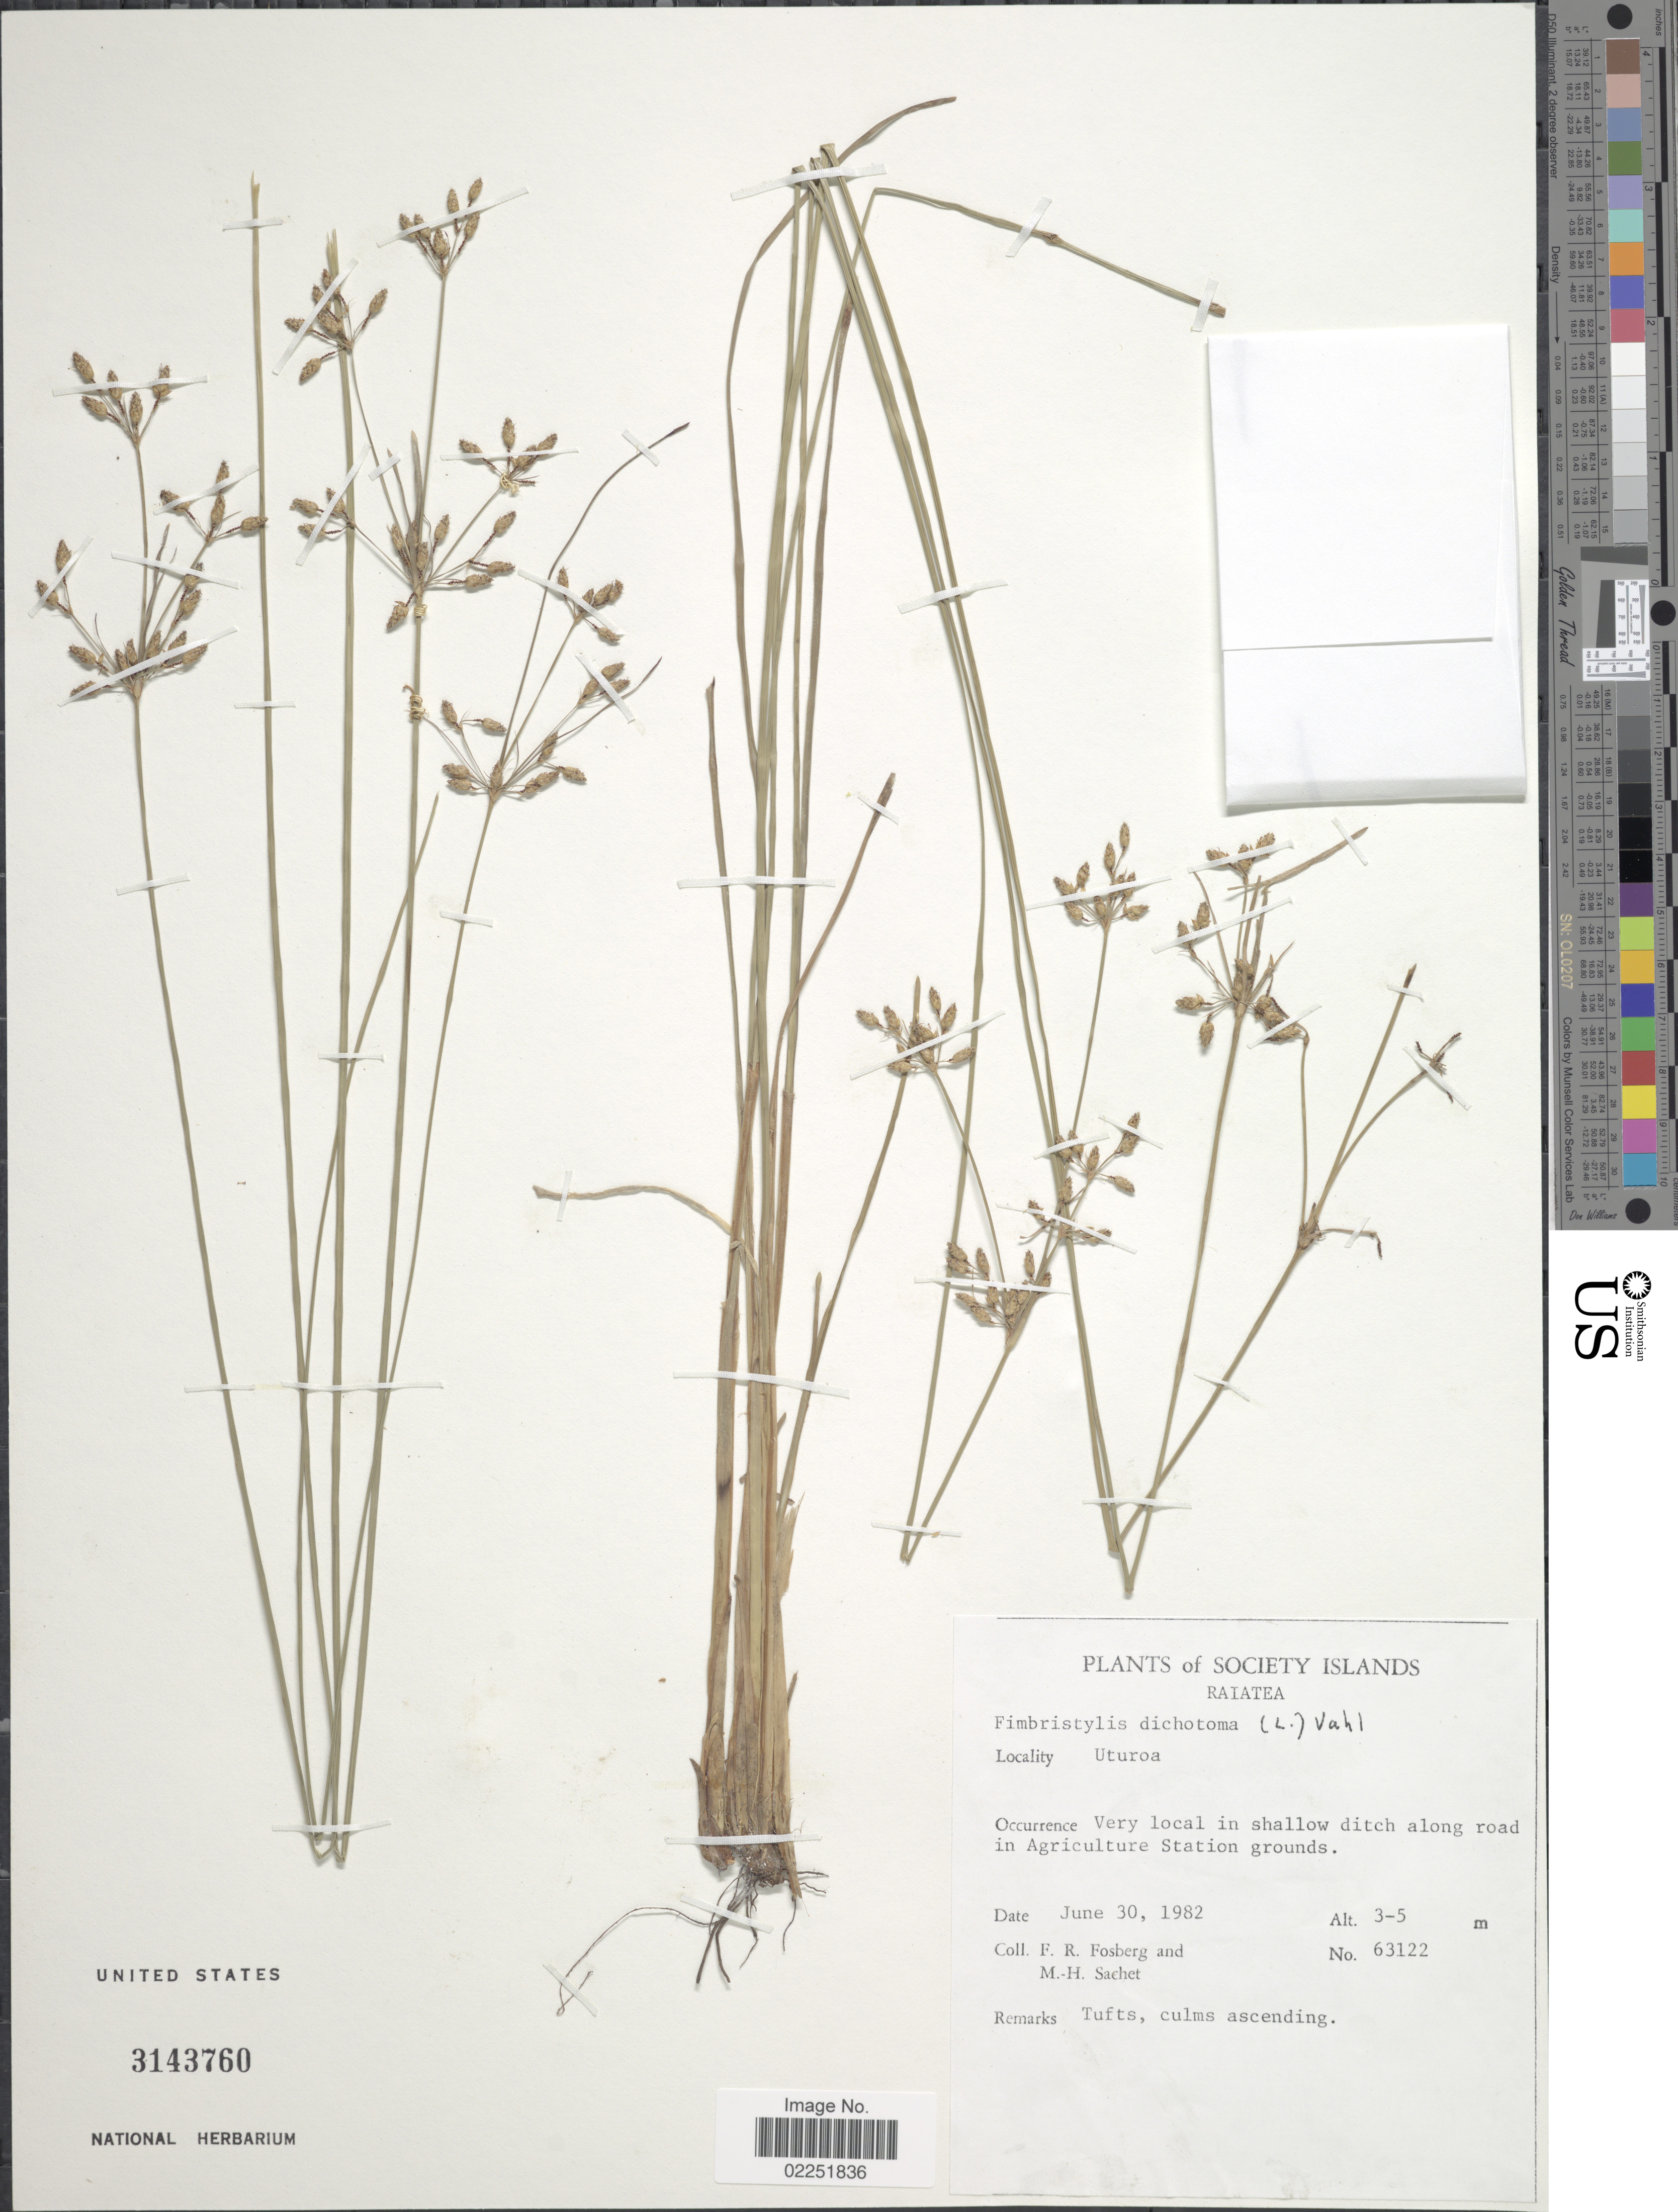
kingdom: Plantae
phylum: Tracheophyta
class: Liliopsida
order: Poales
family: Cyperaceae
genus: Fimbristylis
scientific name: Fimbristylis dichotoma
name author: (L.) Vahl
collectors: F. R. Fosberg & M.-H. Sachet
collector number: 63122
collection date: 1982-06-30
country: French Polynesia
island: Raiatea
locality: Society Islands. Raiatea, Uturoa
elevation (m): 3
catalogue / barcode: US 3143760